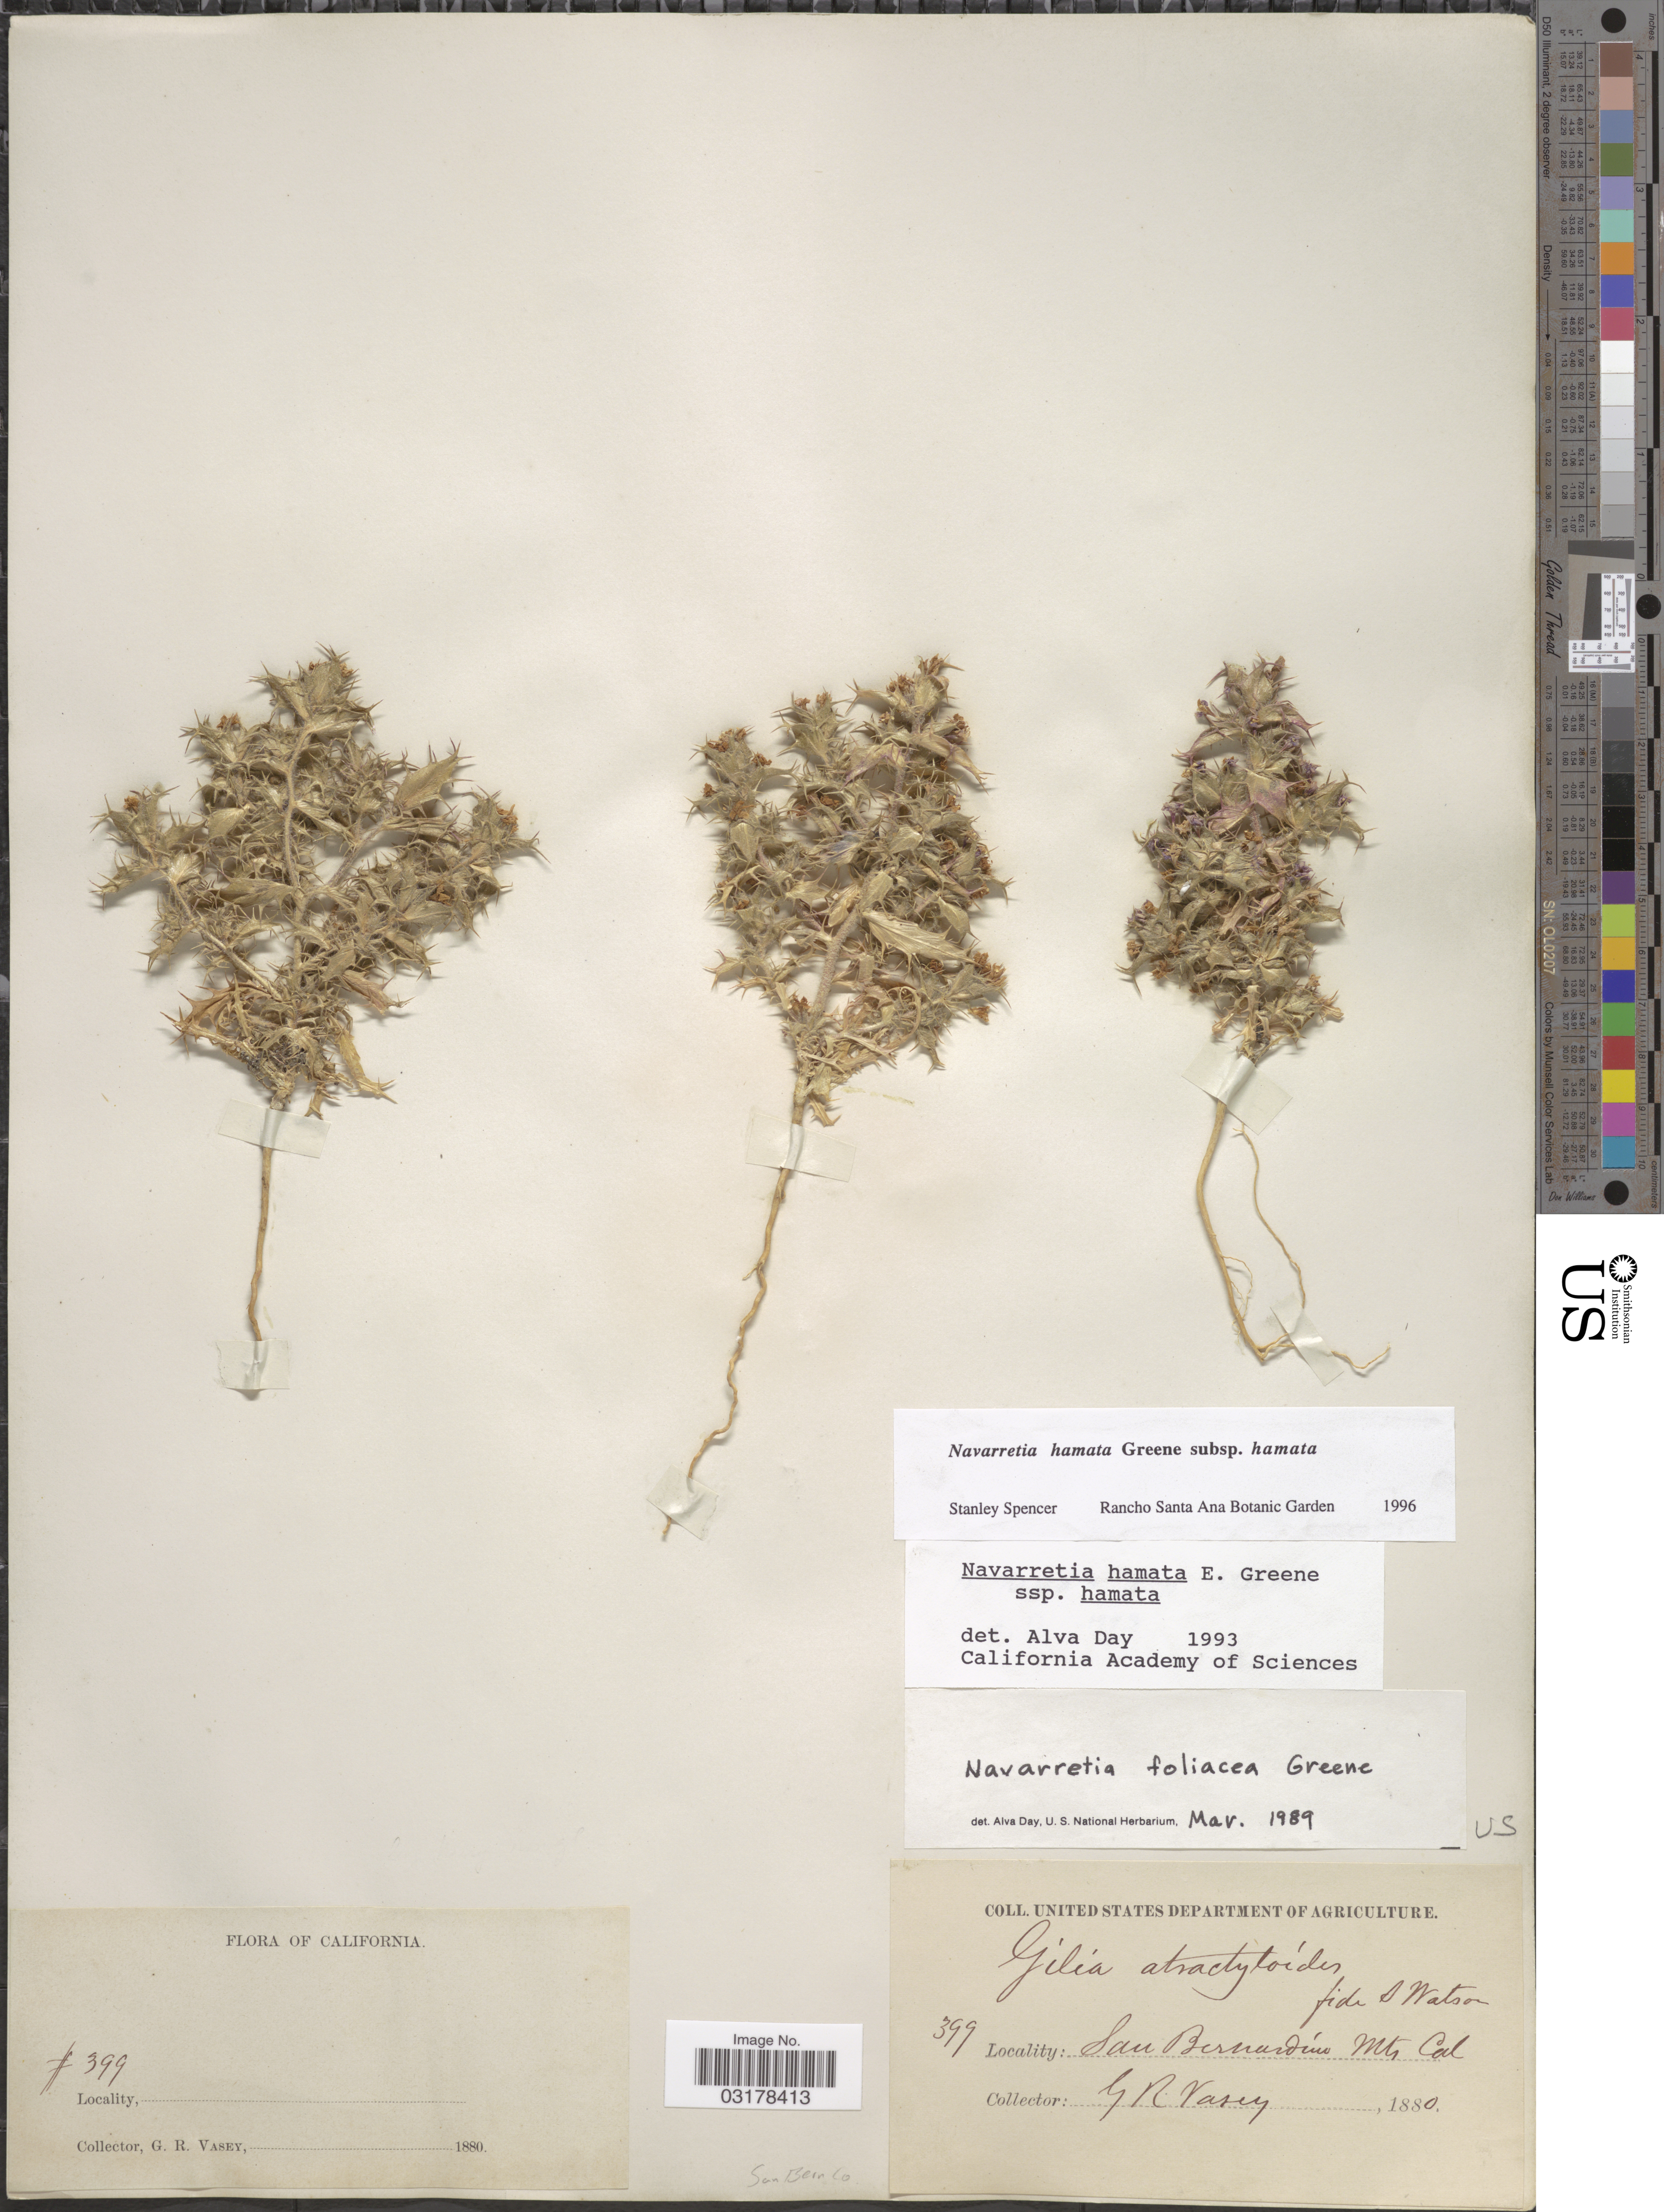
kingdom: Plantae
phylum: Tracheophyta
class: Magnoliopsida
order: Ericales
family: Polemoniaceae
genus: Navarretia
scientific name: Navarretia hamata var. hamata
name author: Greene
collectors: G. R. Vasey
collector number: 399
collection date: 1880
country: United States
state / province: California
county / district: San Bernardino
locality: San Bernardino Mts Cal. San Bern Co.